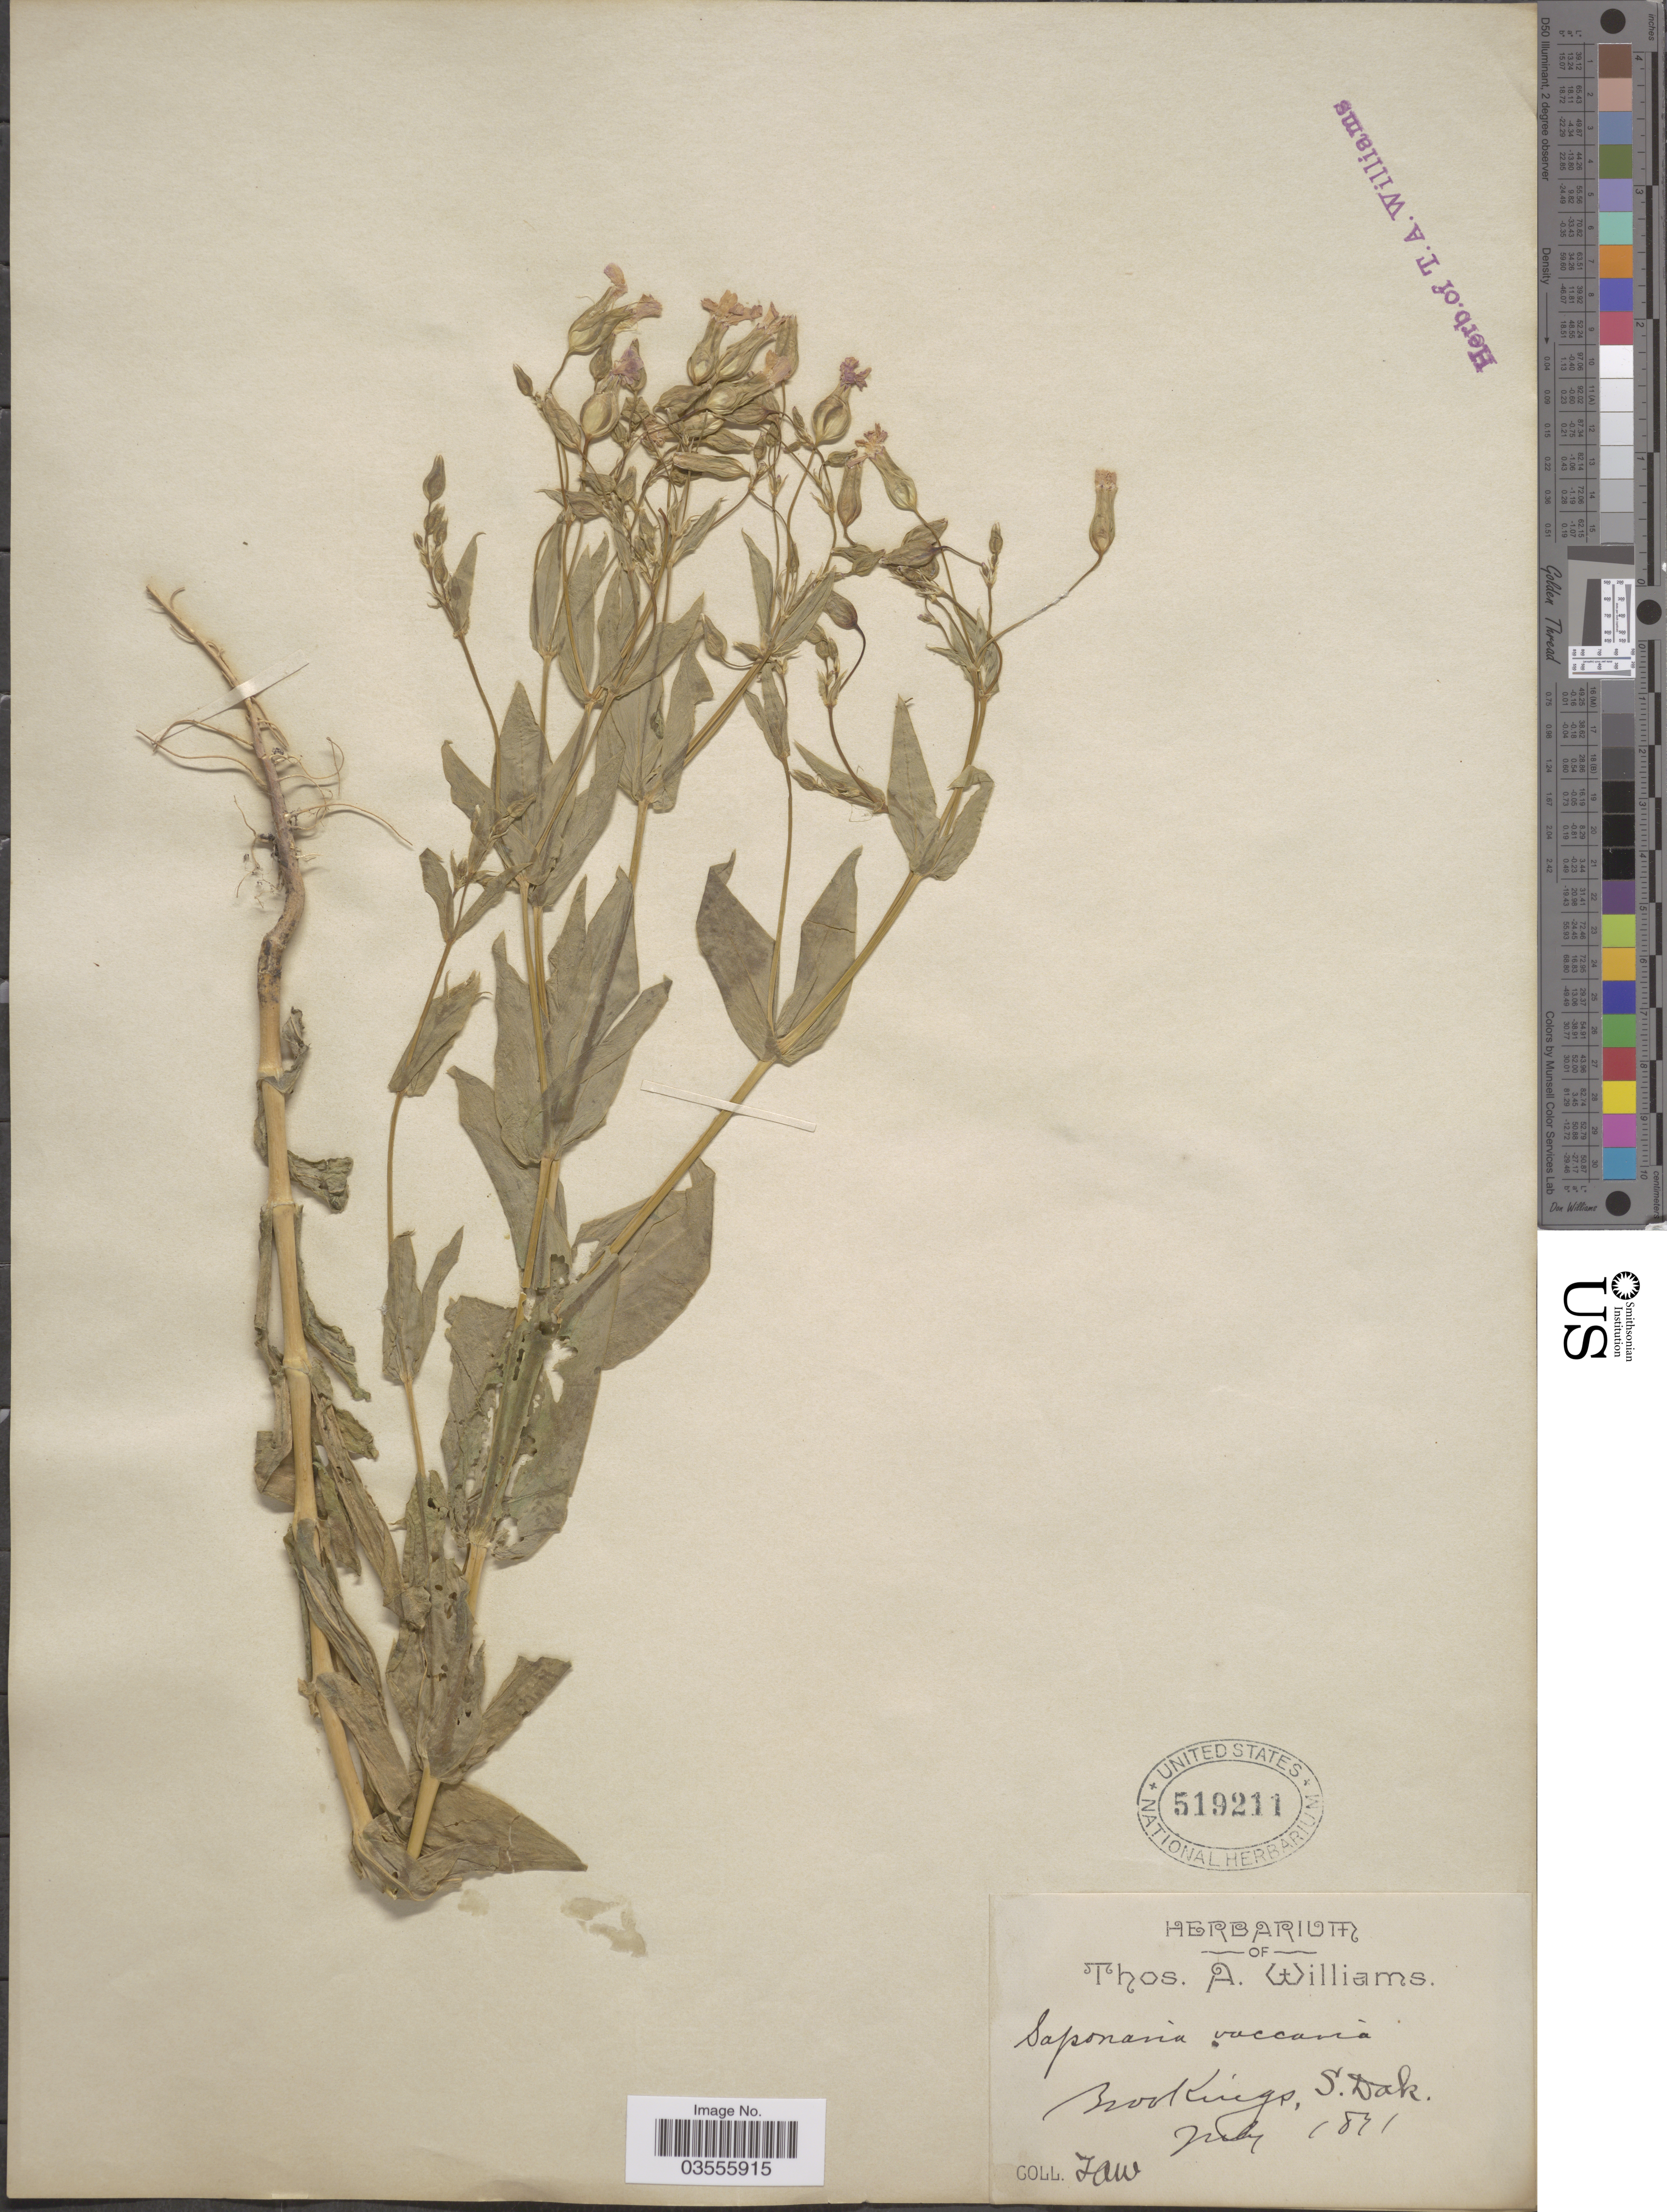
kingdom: Plantae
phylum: Tracheophyta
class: Magnoliopsida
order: Caryophyllales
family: Caryophyllaceae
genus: Gypsophila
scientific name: Gypsophila vaccaria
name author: (L.) Sm.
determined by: Strong, M. T., (US), Smithsonian Institution - National Museum of Natural History (UNITED STATES)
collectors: T. A. Williams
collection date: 1891-07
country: United States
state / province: South Dakota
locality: Brookings.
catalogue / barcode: US 519211